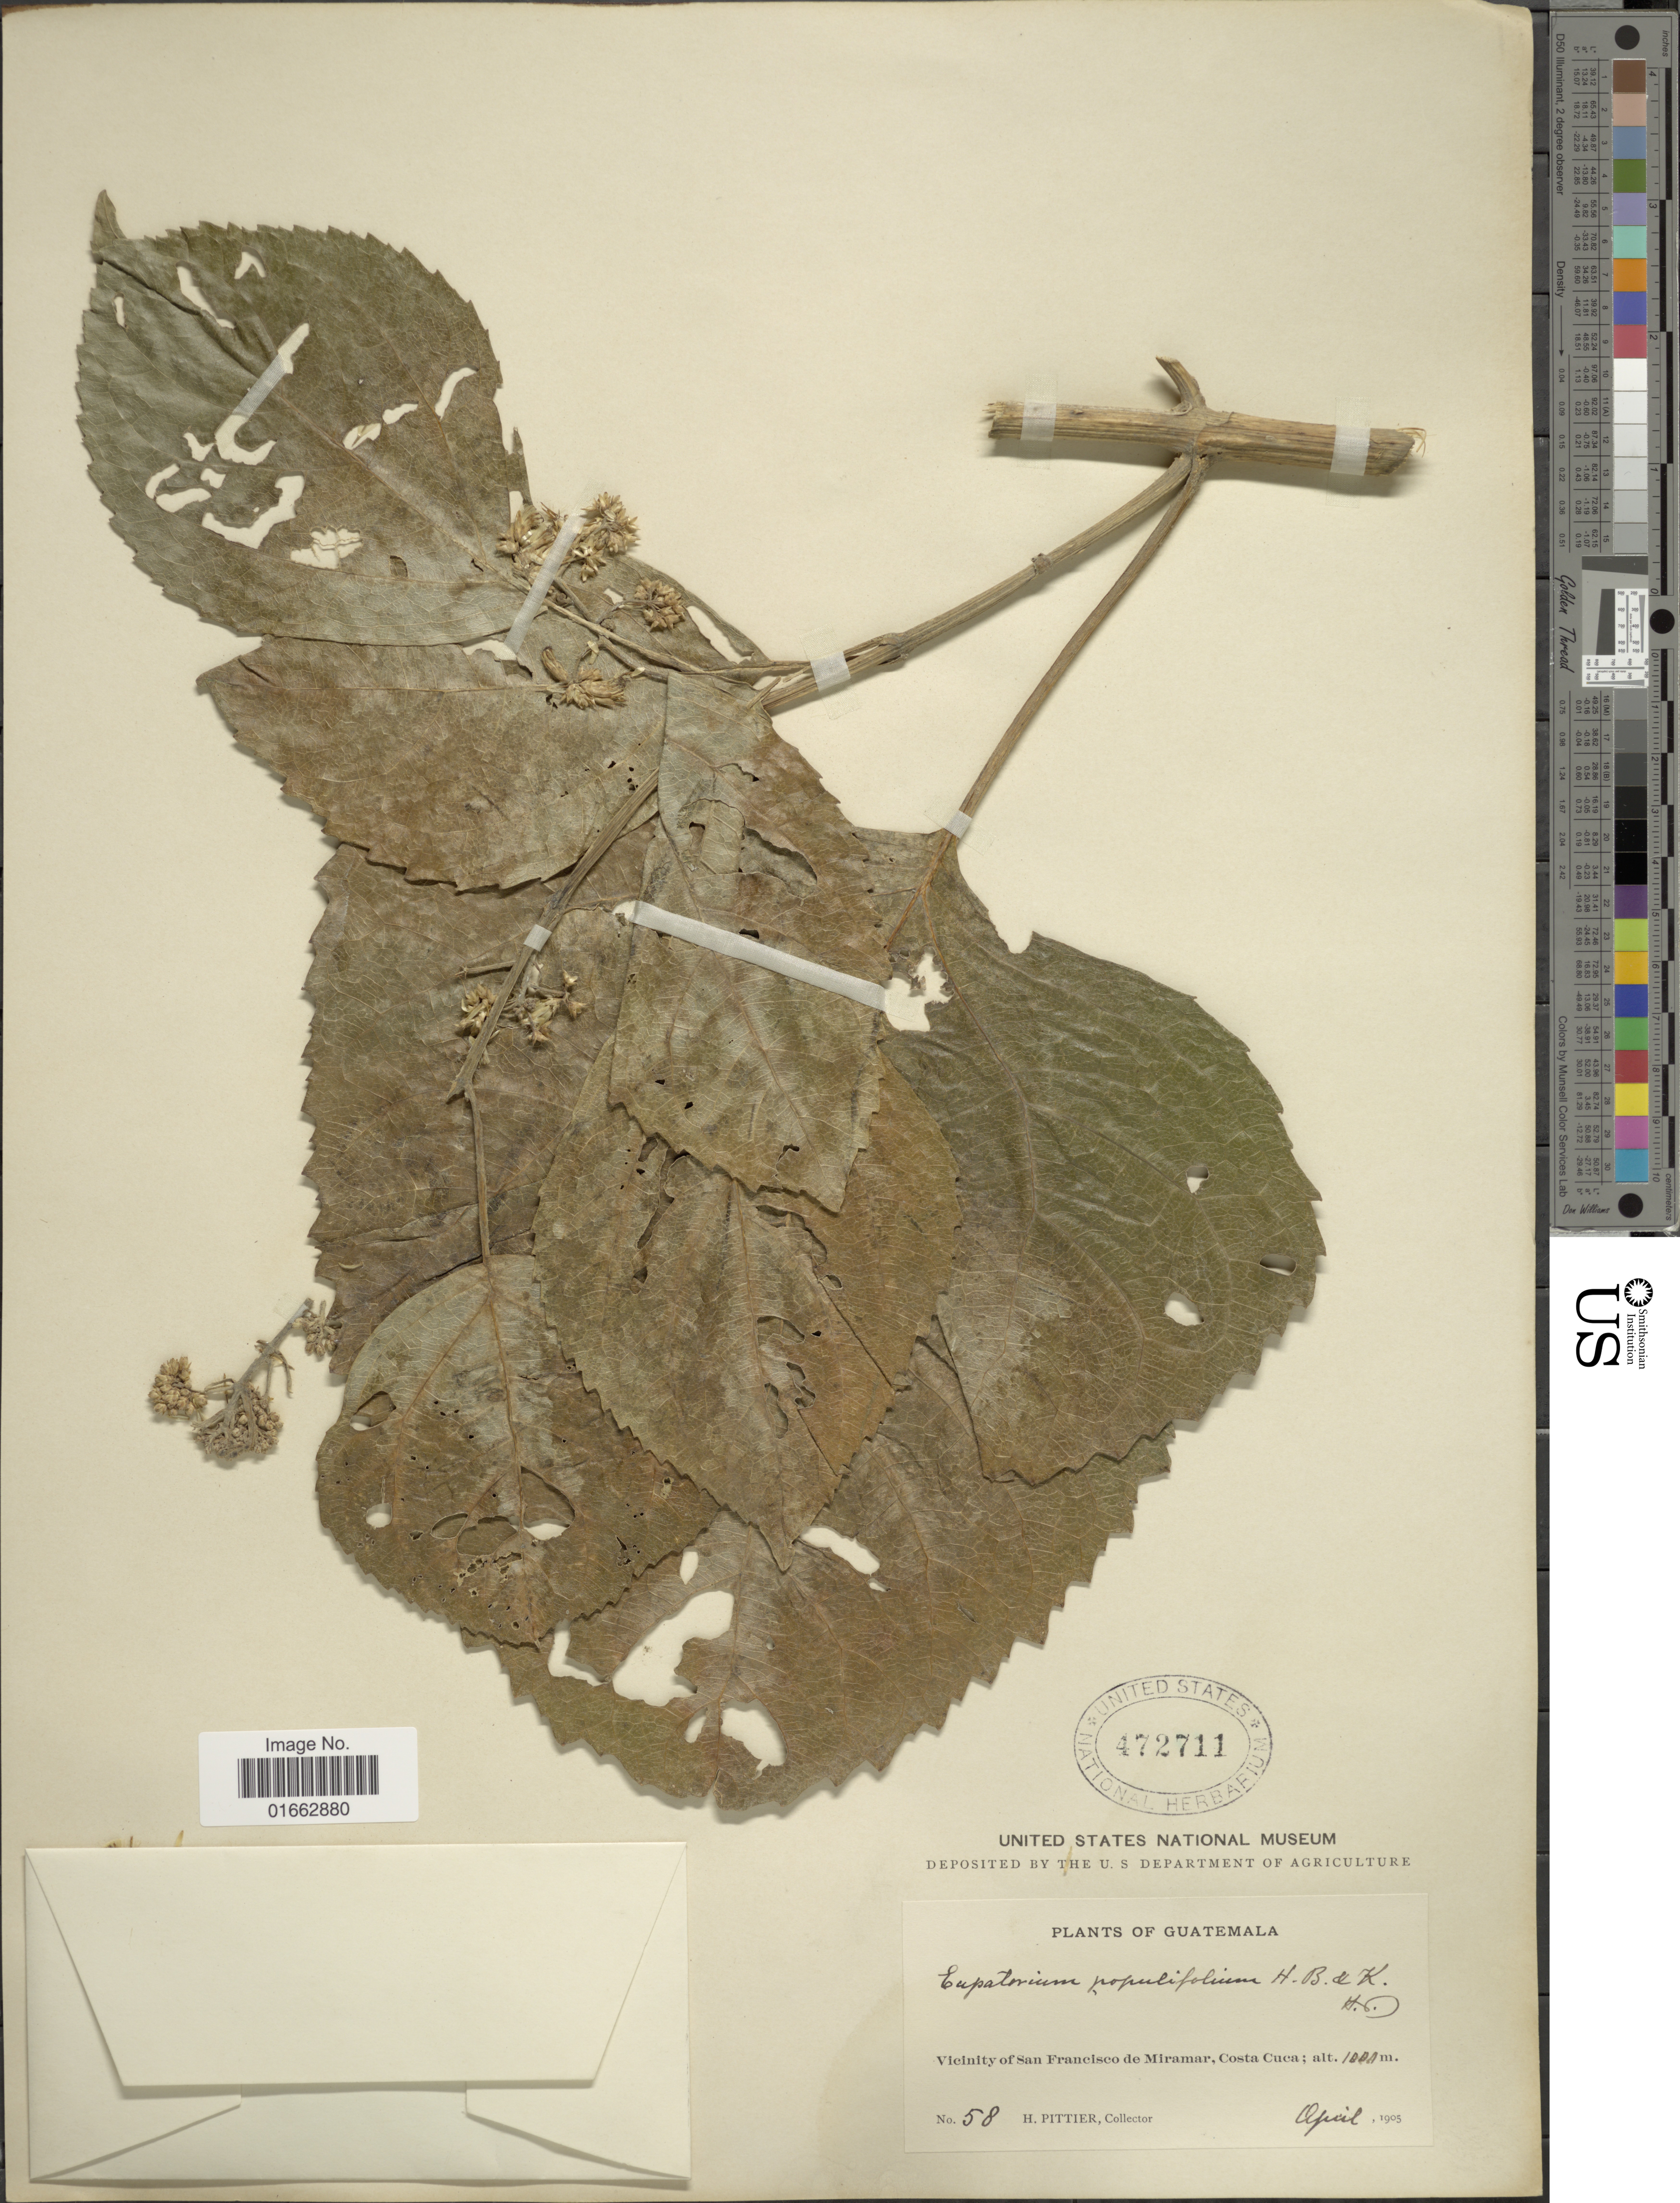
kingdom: Plantae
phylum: Tracheophyta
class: Magnoliopsida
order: Asterales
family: Asteraceae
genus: Critonia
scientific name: Critonia morifolia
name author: (Mill.) R.M. King & H. Rob.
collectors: H. F. Pittier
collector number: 58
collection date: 1905-04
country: Guatemala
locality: Vicinity of San Francisco de Miramar, Costa Cuca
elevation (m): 1000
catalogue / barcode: US 472711